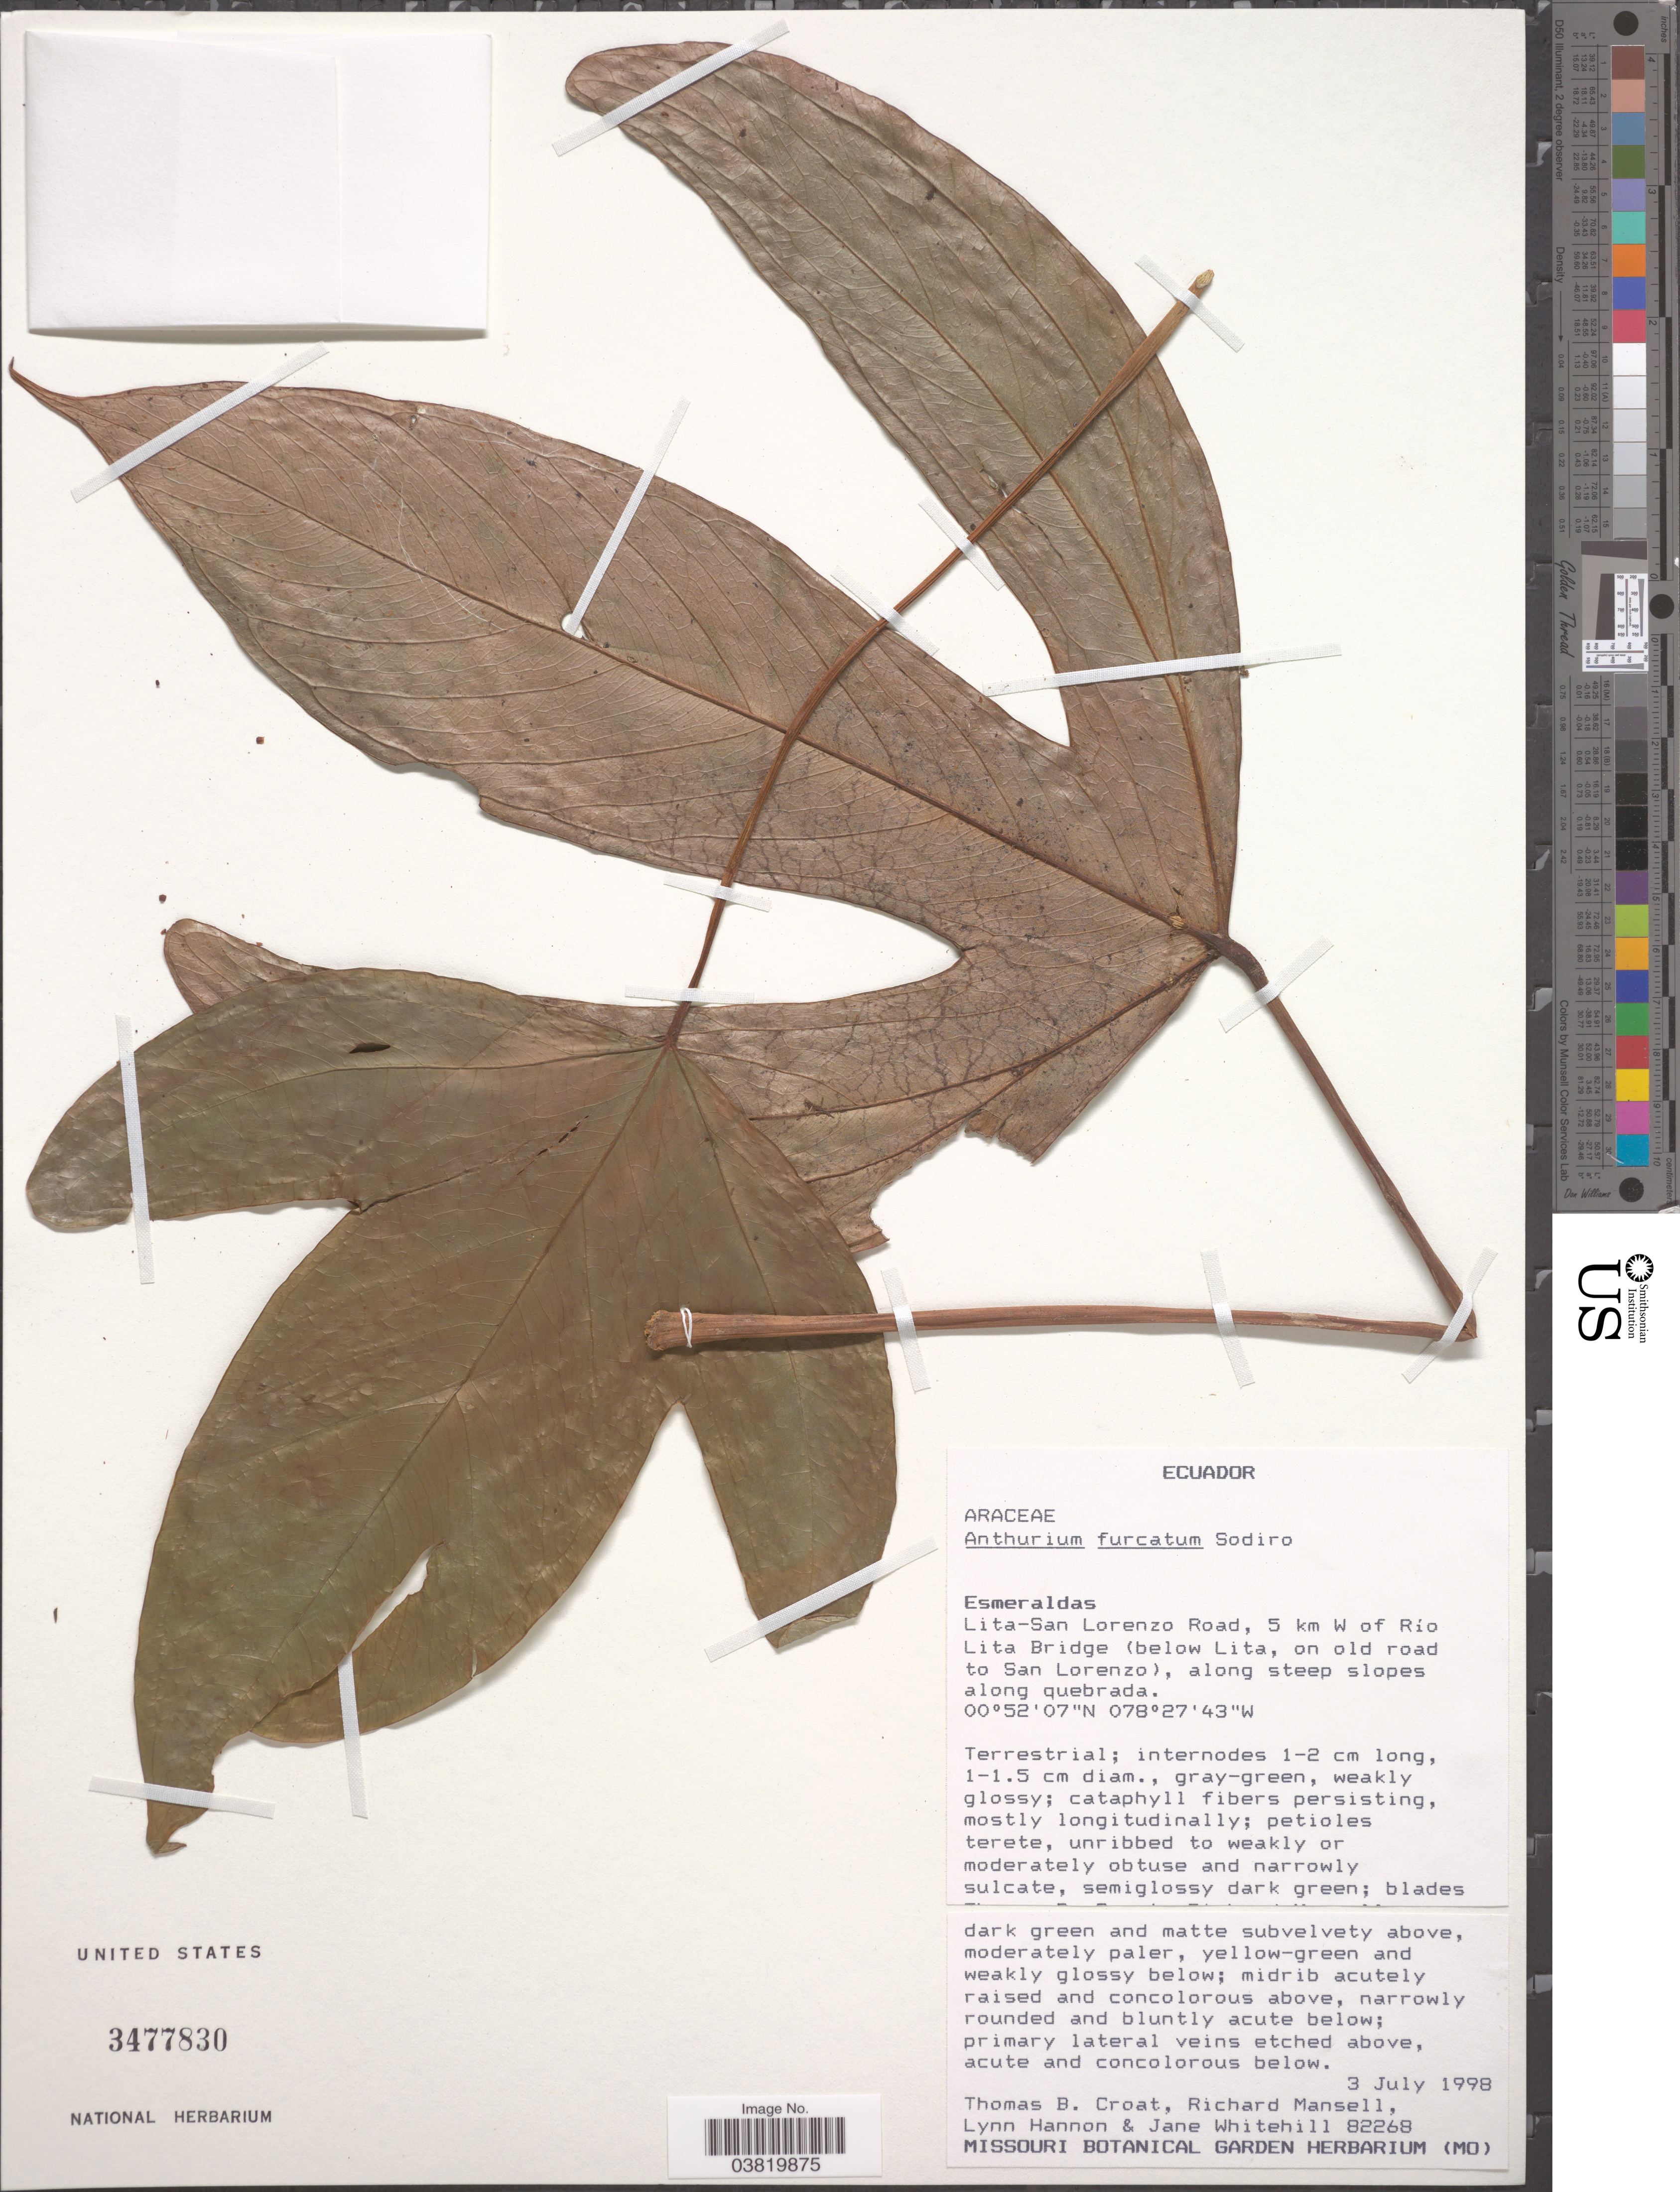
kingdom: Plantae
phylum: Tracheophyta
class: Liliopsida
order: Alismatales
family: Araceae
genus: Anthurium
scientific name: Anthurium furcatum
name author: Sodiro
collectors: T. B. Croat, R. Mansell, L. Hannon & J. Whitehill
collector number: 82268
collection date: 1998-07-03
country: Ecuador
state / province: Esmeraldas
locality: Lita-San Lorenzo Road, 5 km W of Río Lita Bridge (below Lita, on old road to San Lorenzo).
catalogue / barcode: US 3477830